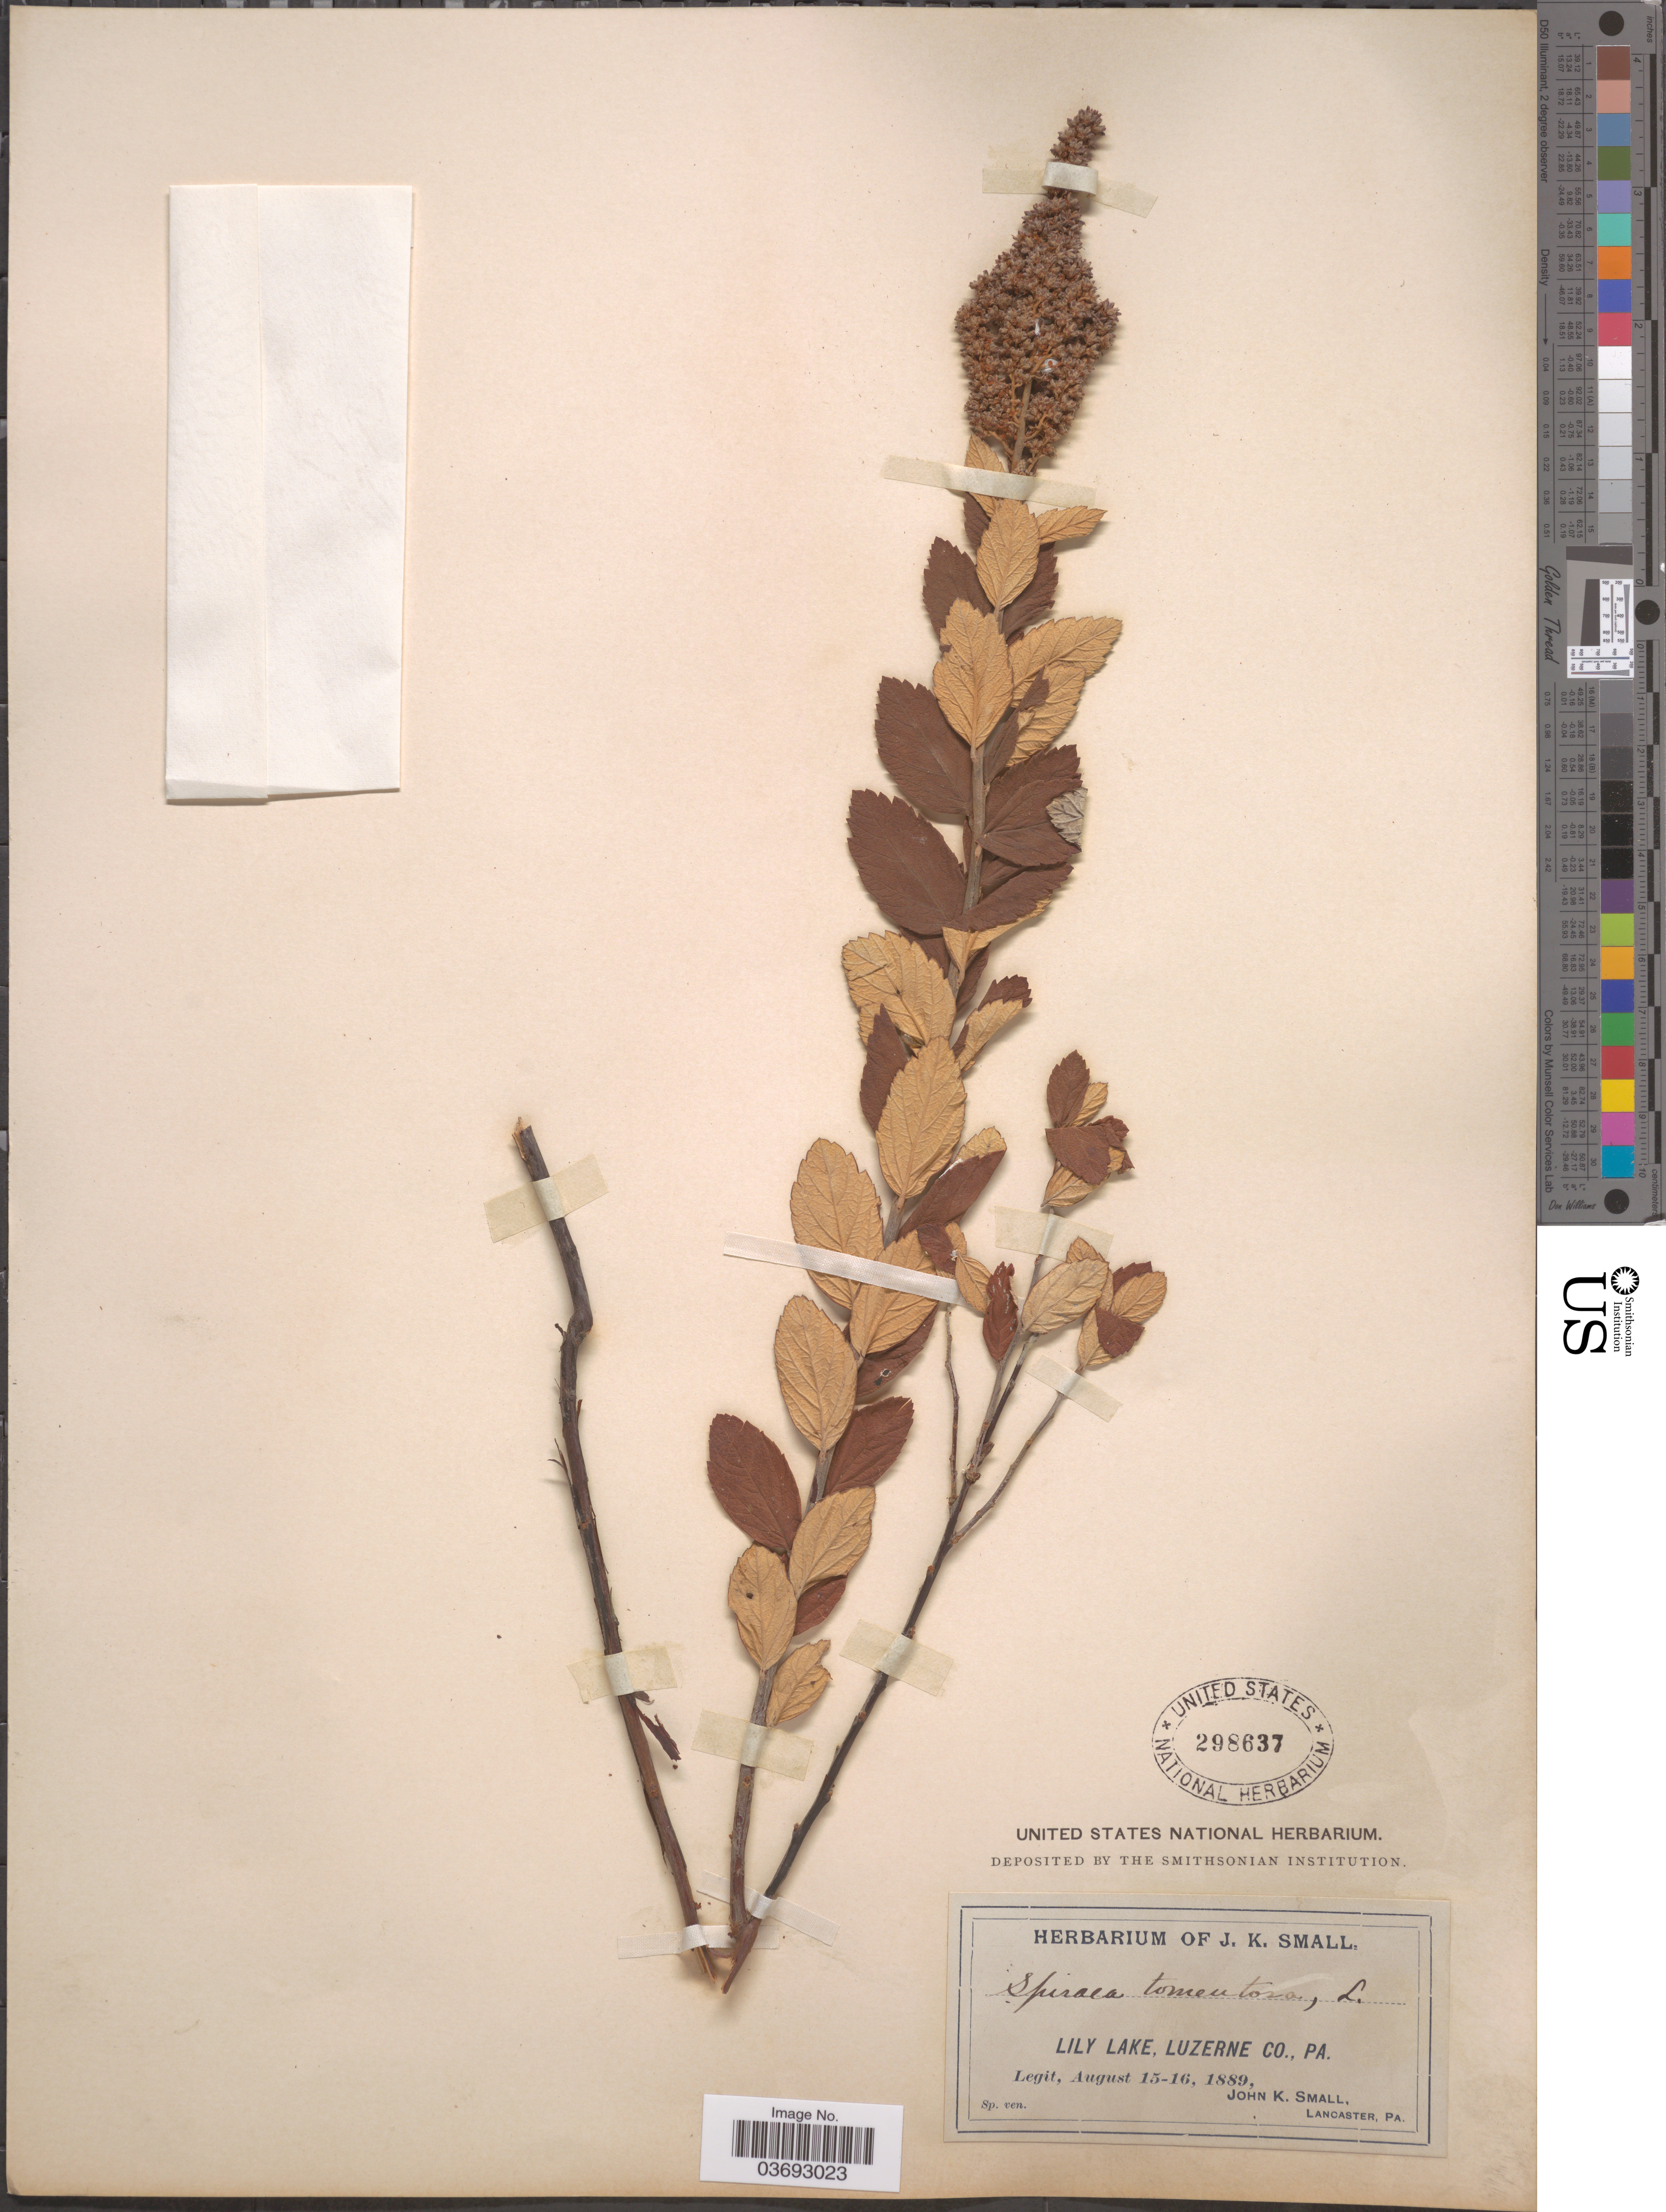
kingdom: Plantae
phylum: Tracheophyta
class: Magnoliopsida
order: Rosales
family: Rosaceae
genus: Spiraea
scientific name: Spiraea tomentosa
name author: L.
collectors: J. K. Small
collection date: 1889-08-15/1889-08-16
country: United States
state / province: Pennsylvania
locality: Lily Lake, Luzerne Co.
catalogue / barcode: US 298637